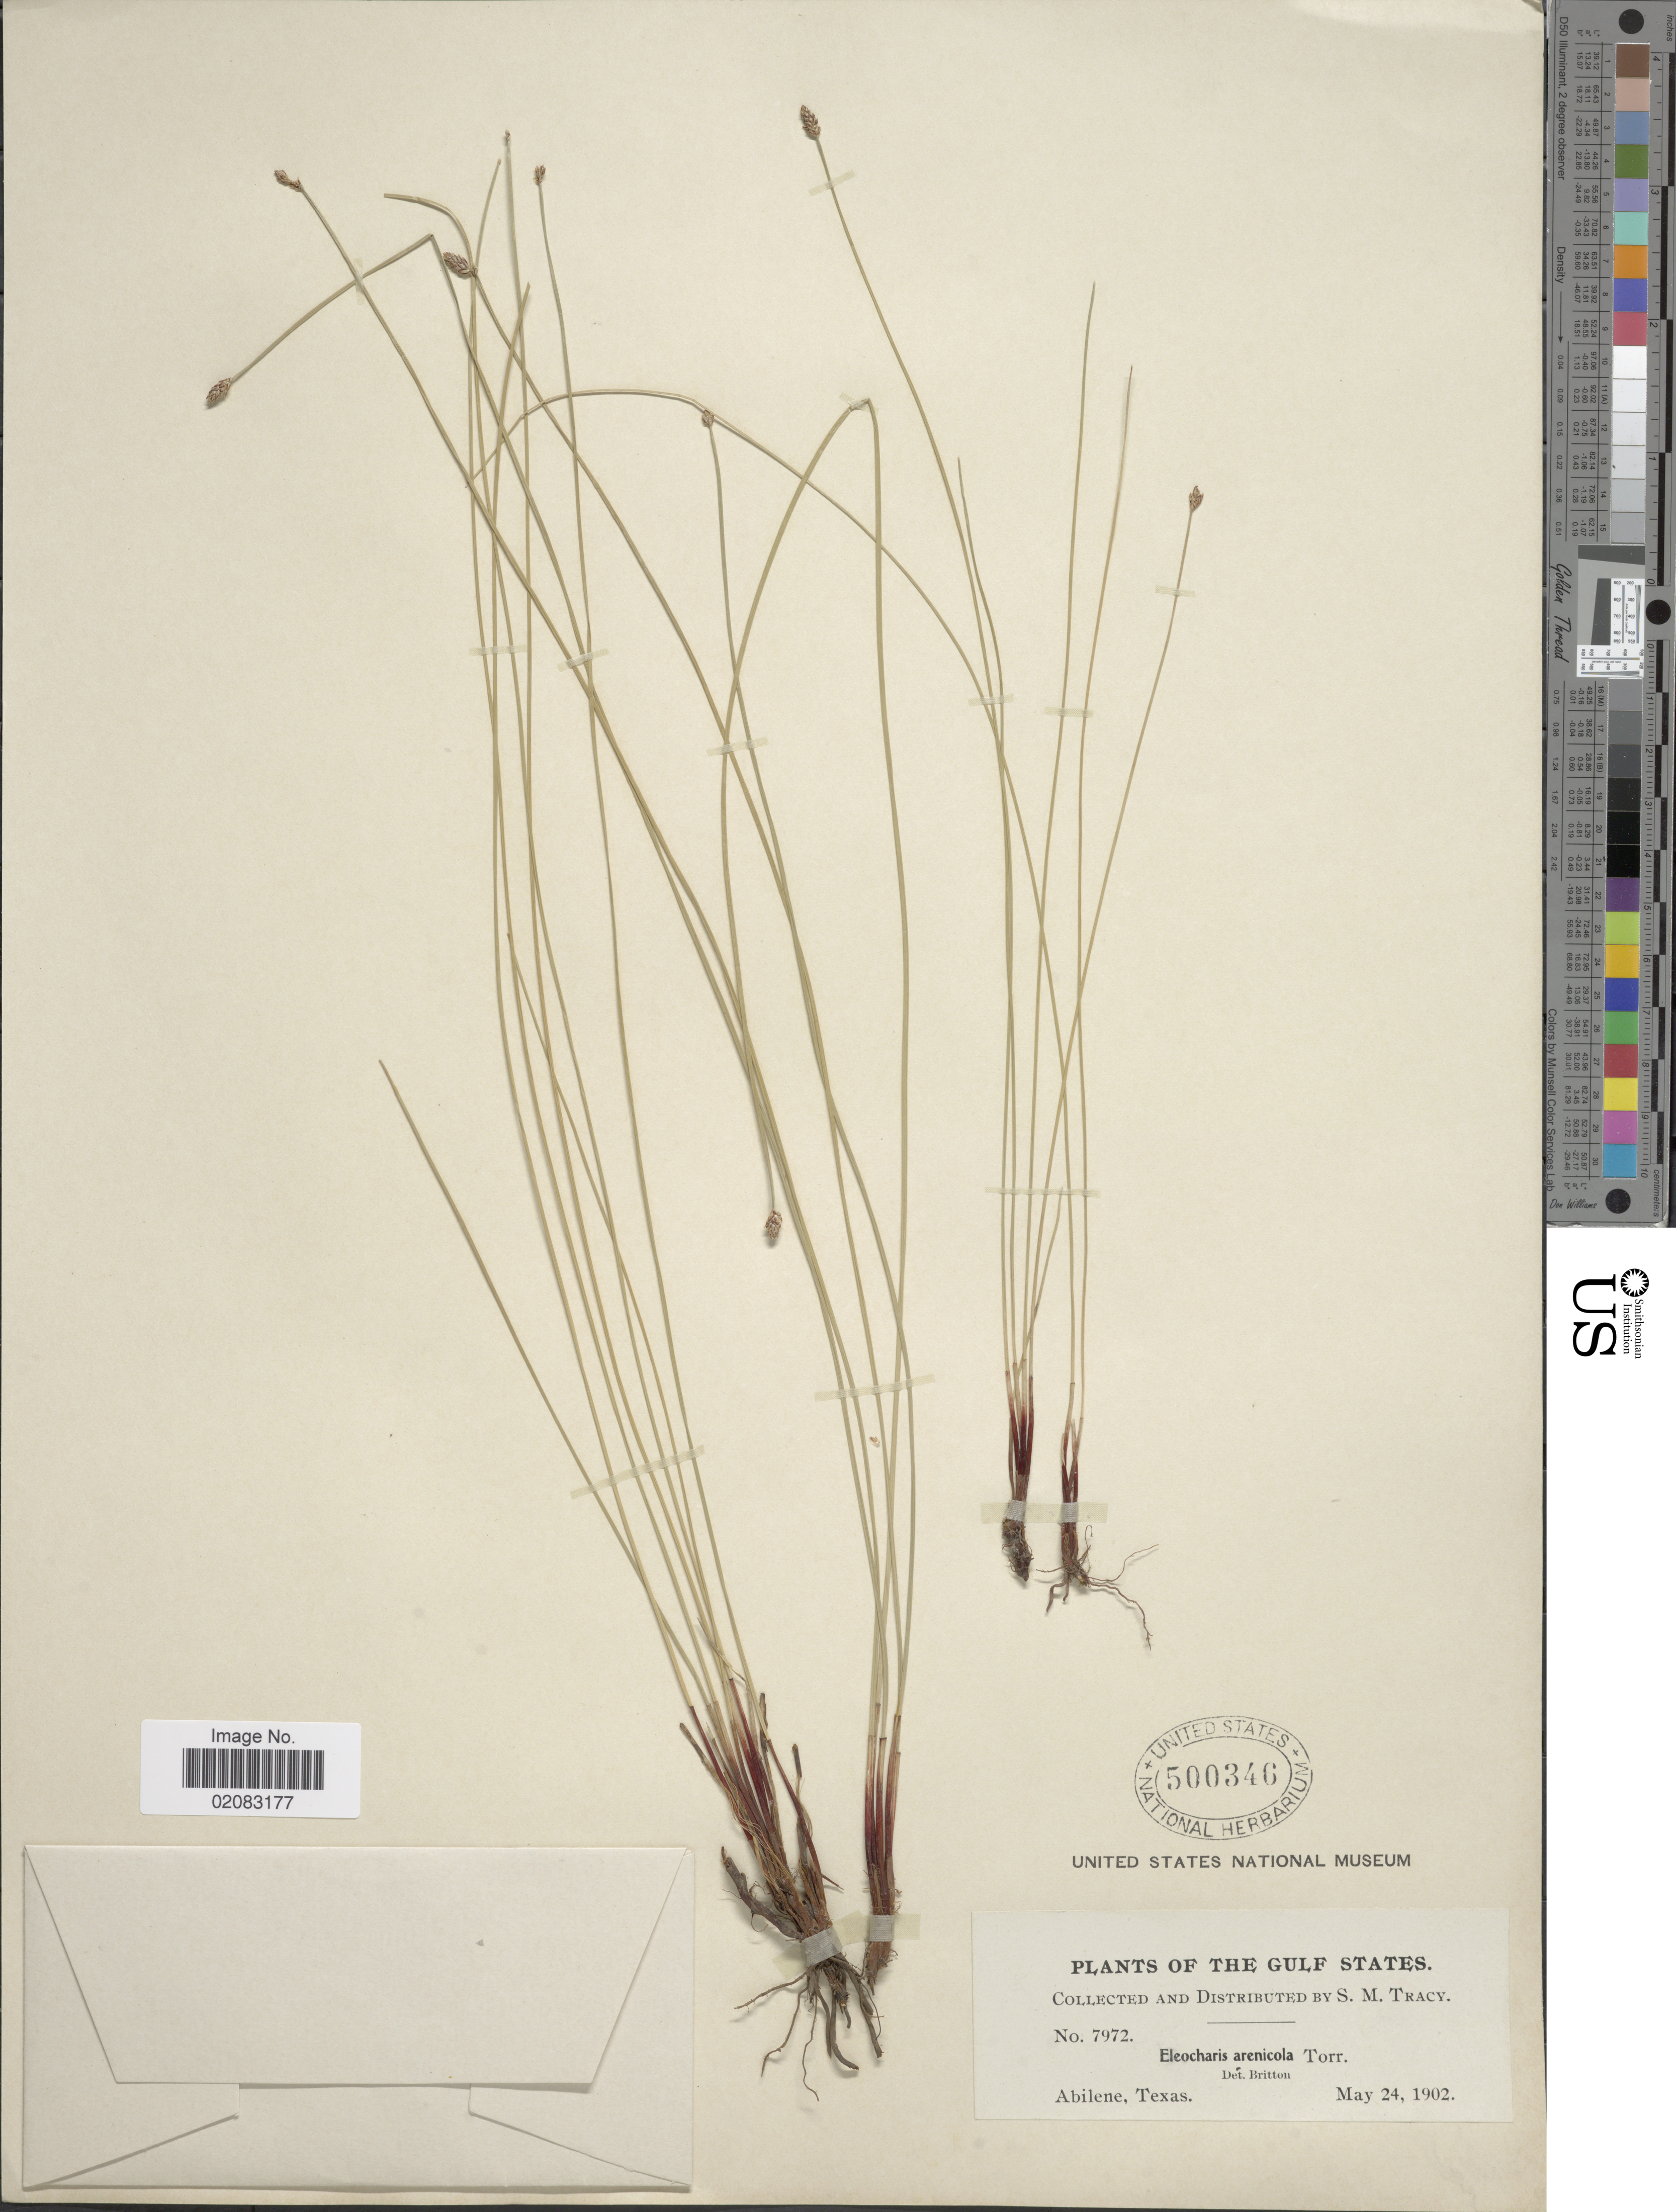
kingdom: Plantae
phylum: Tracheophyta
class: Liliopsida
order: Poales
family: Cyperaceae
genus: Eleocharis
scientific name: Eleocharis montevidensis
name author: Kunth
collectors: S. M. Tracy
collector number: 7972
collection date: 1902-05-24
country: United States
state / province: Texas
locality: The Gulf States, Abilene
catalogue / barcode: US 500346